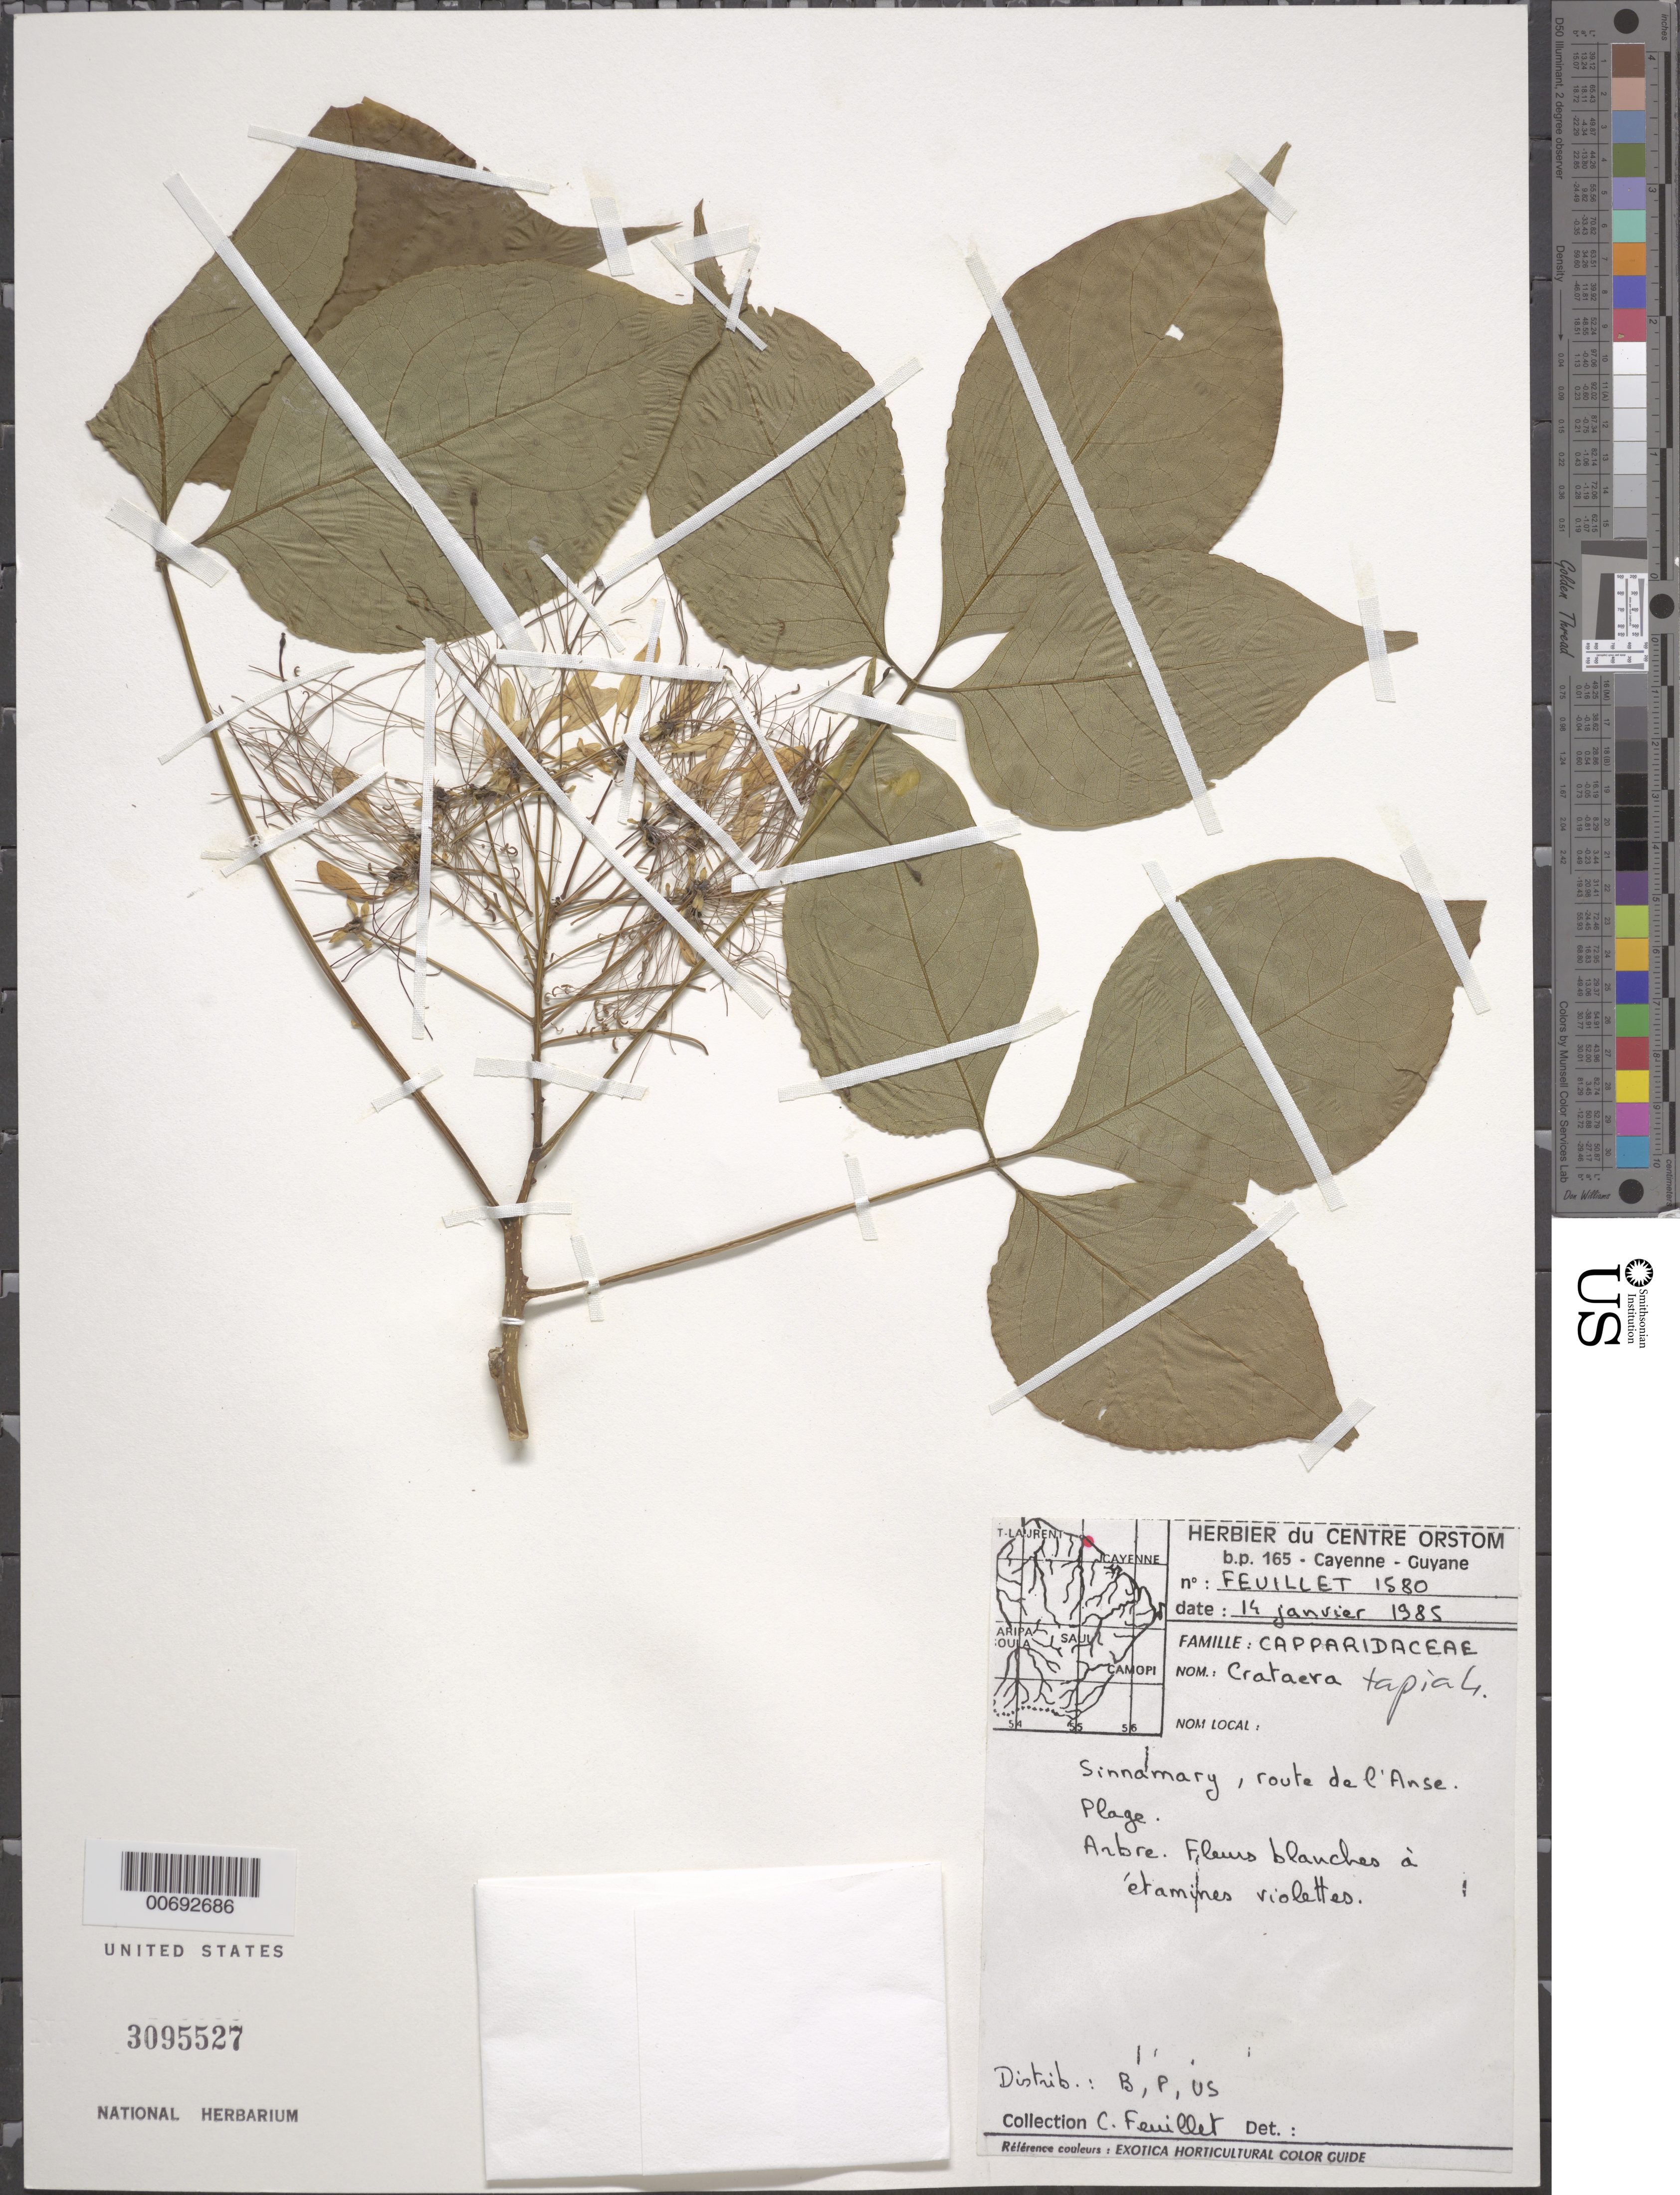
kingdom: Plantae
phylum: Tracheophyta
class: Magnoliopsida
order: Brassicales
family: Capparaceae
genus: Crateva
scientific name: Crateva tapia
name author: L.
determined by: DeFilipps, R. A.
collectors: C. Feuillet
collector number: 1580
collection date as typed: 14-Jan-85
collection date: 1985-01-14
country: French Guiana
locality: Sinnamary, Route de l'Anse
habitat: Beach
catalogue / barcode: US 3095527